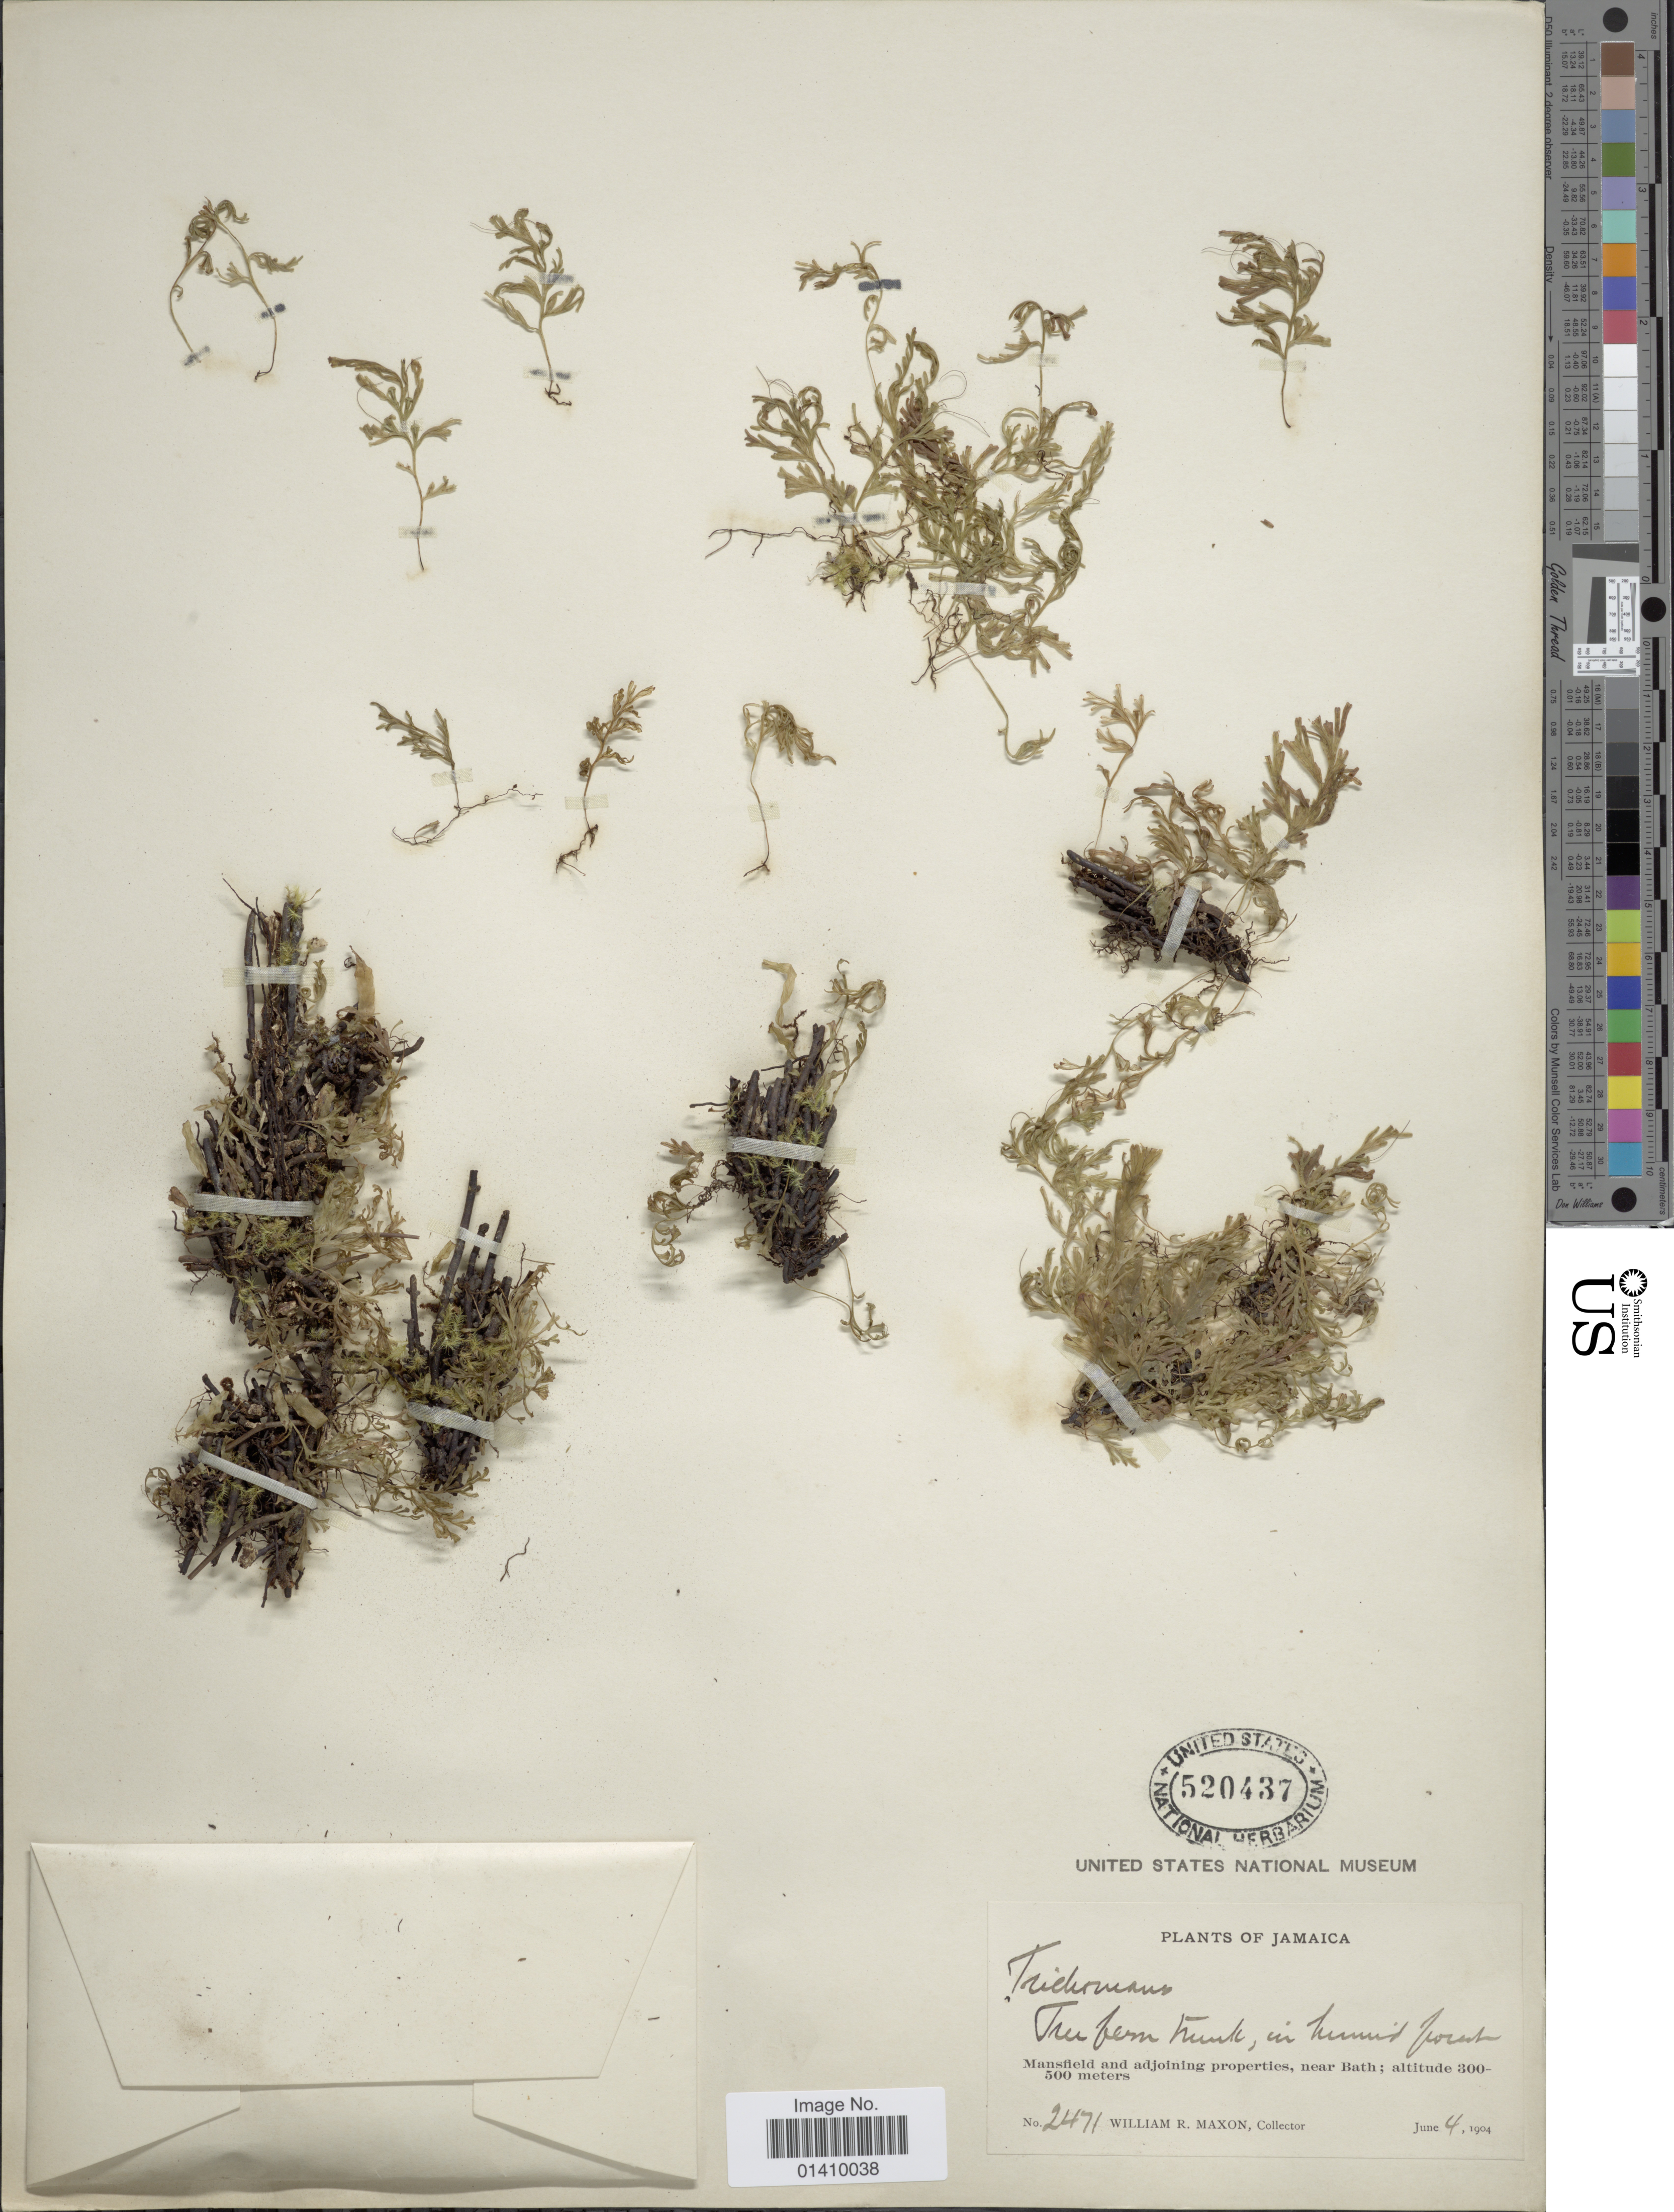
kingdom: Plantae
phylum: Tracheophyta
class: Polypodiopsida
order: Hymenophyllales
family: Hymenophyllaceae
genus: Polyphlebium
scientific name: Polyphlebium hymenophylloides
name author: (Bosch) Ebihara & Dubuisson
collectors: W. R. Maxon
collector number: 2471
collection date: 1904-06-04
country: Jamaica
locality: Mansfield and adjoining properties near Bath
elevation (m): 300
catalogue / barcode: US 520437